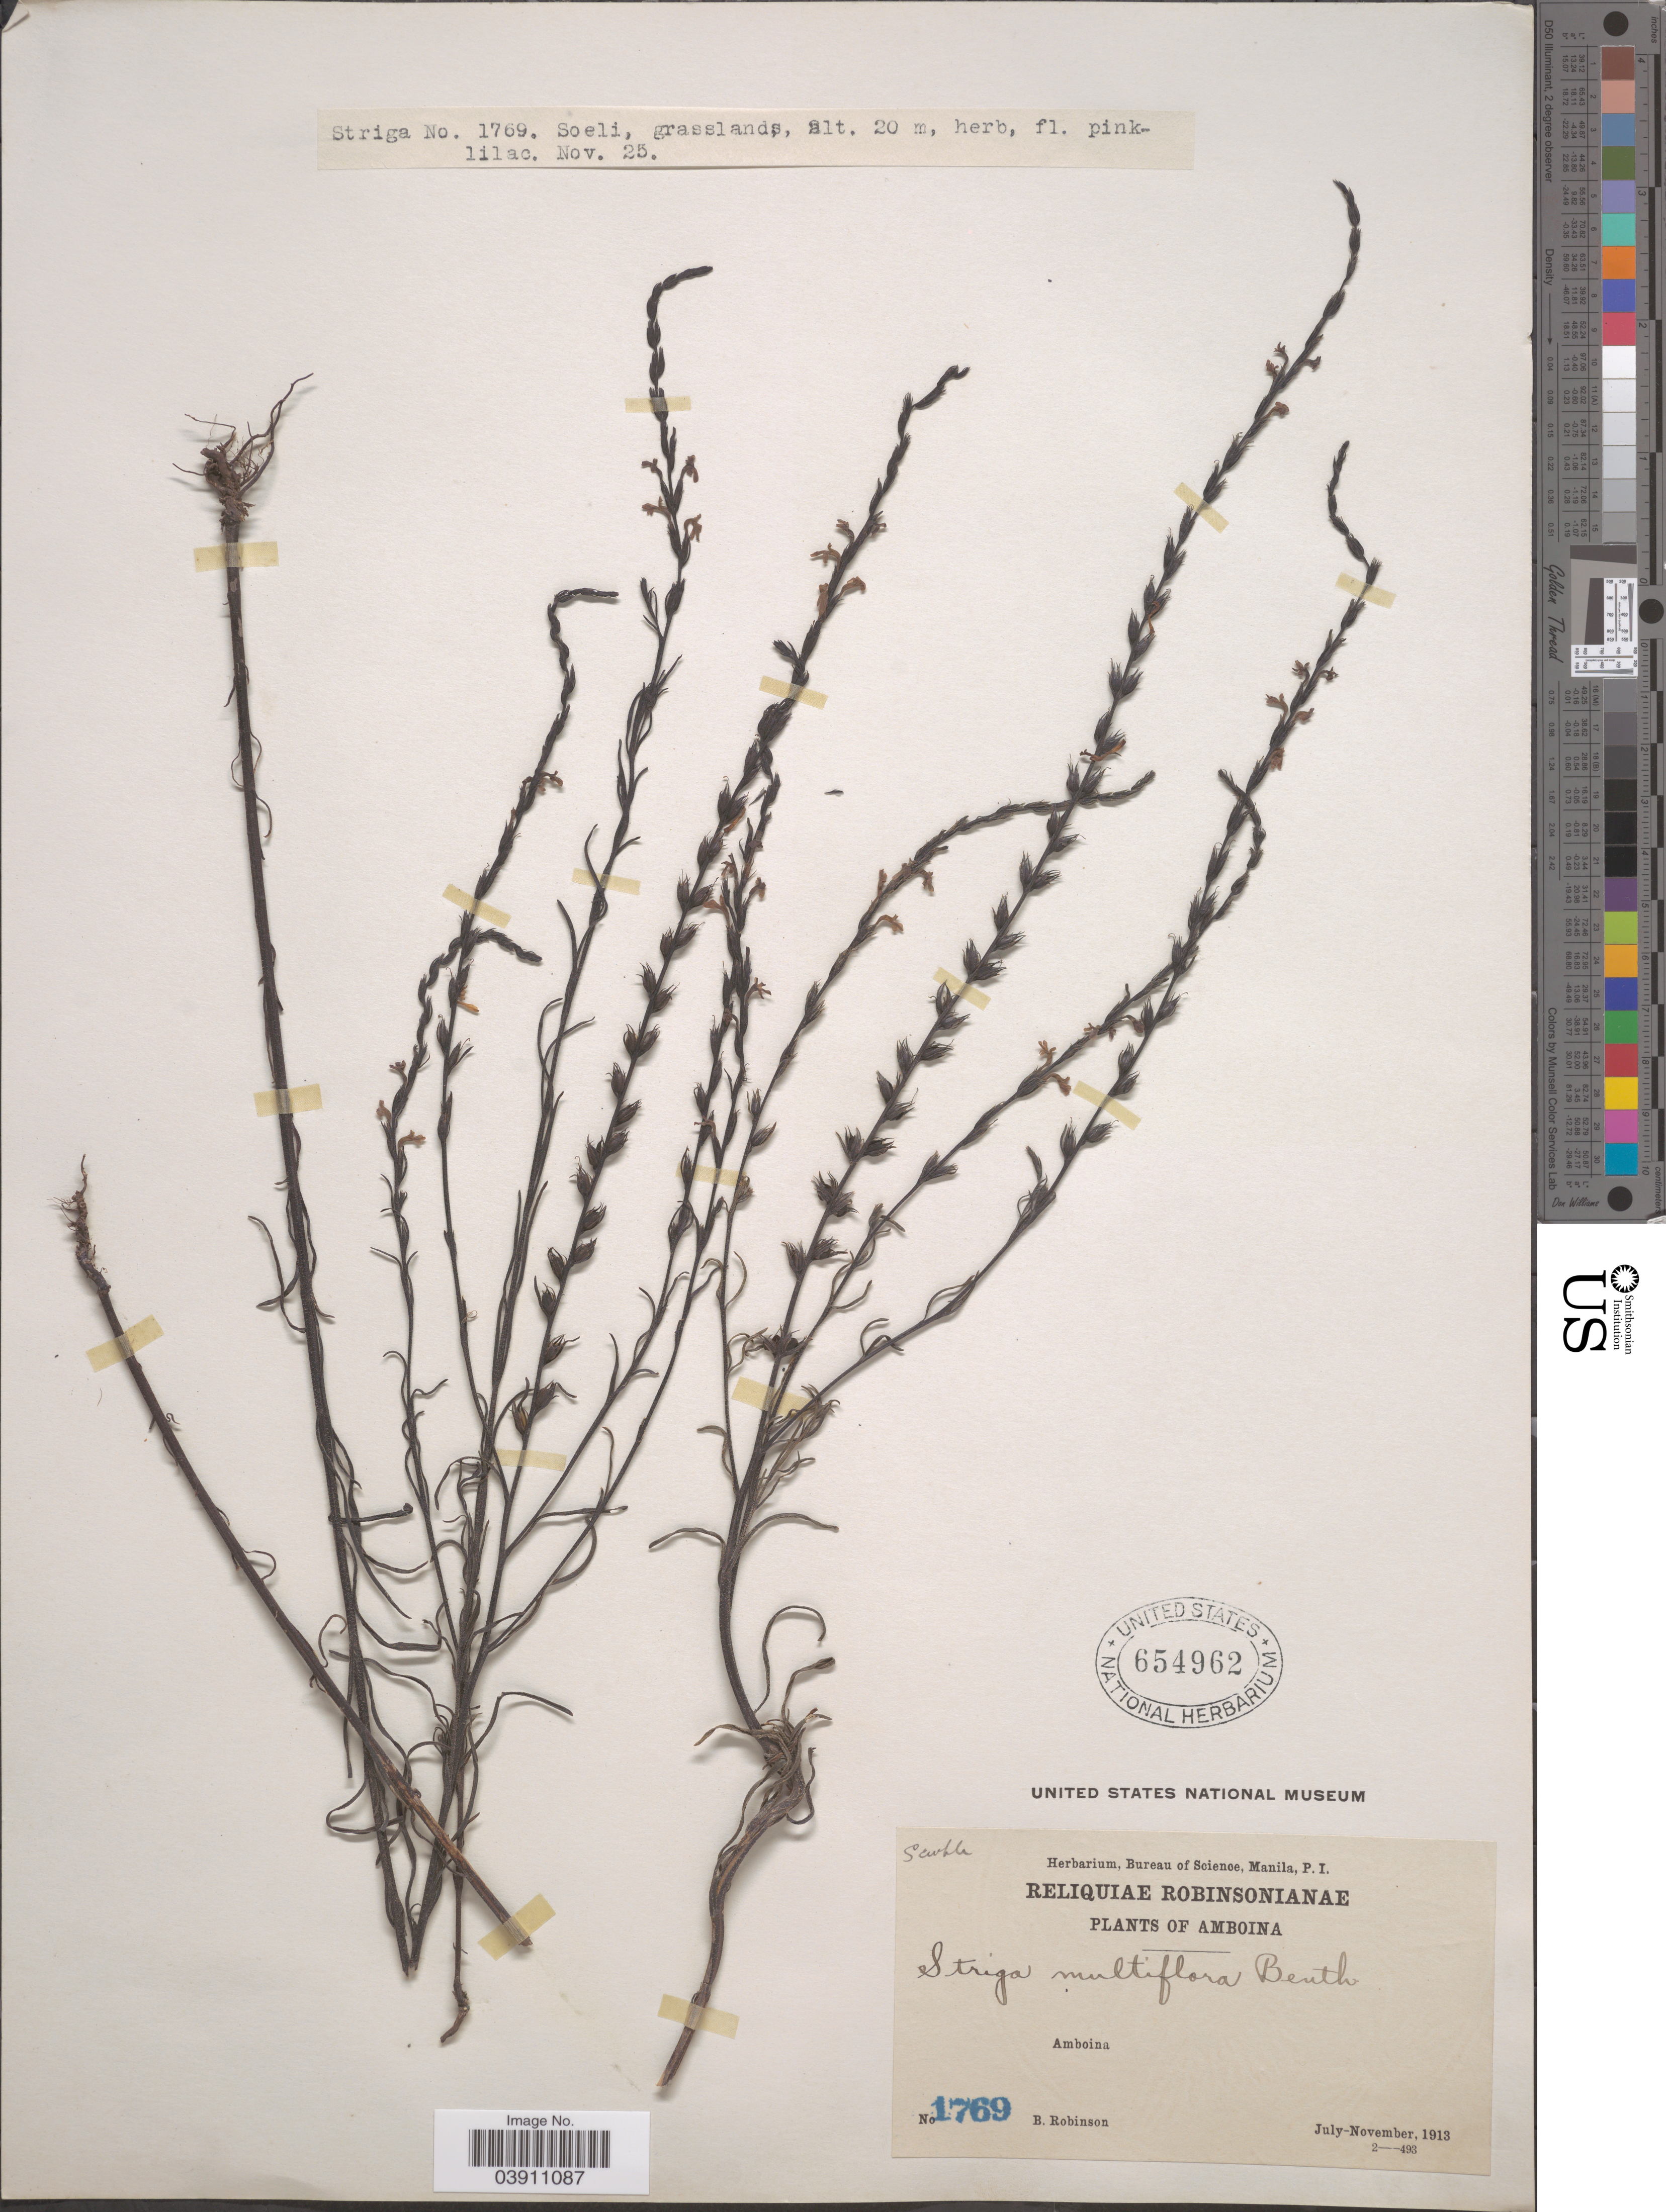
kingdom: Plantae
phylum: Tracheophyta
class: Magnoliopsida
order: Lamiales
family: Orobanchaceae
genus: Striga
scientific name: Striga curviflora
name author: Benth.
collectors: B. Robinson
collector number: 1769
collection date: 1913-07/1913-11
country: Indonesia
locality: Amboina.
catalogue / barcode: US 654962